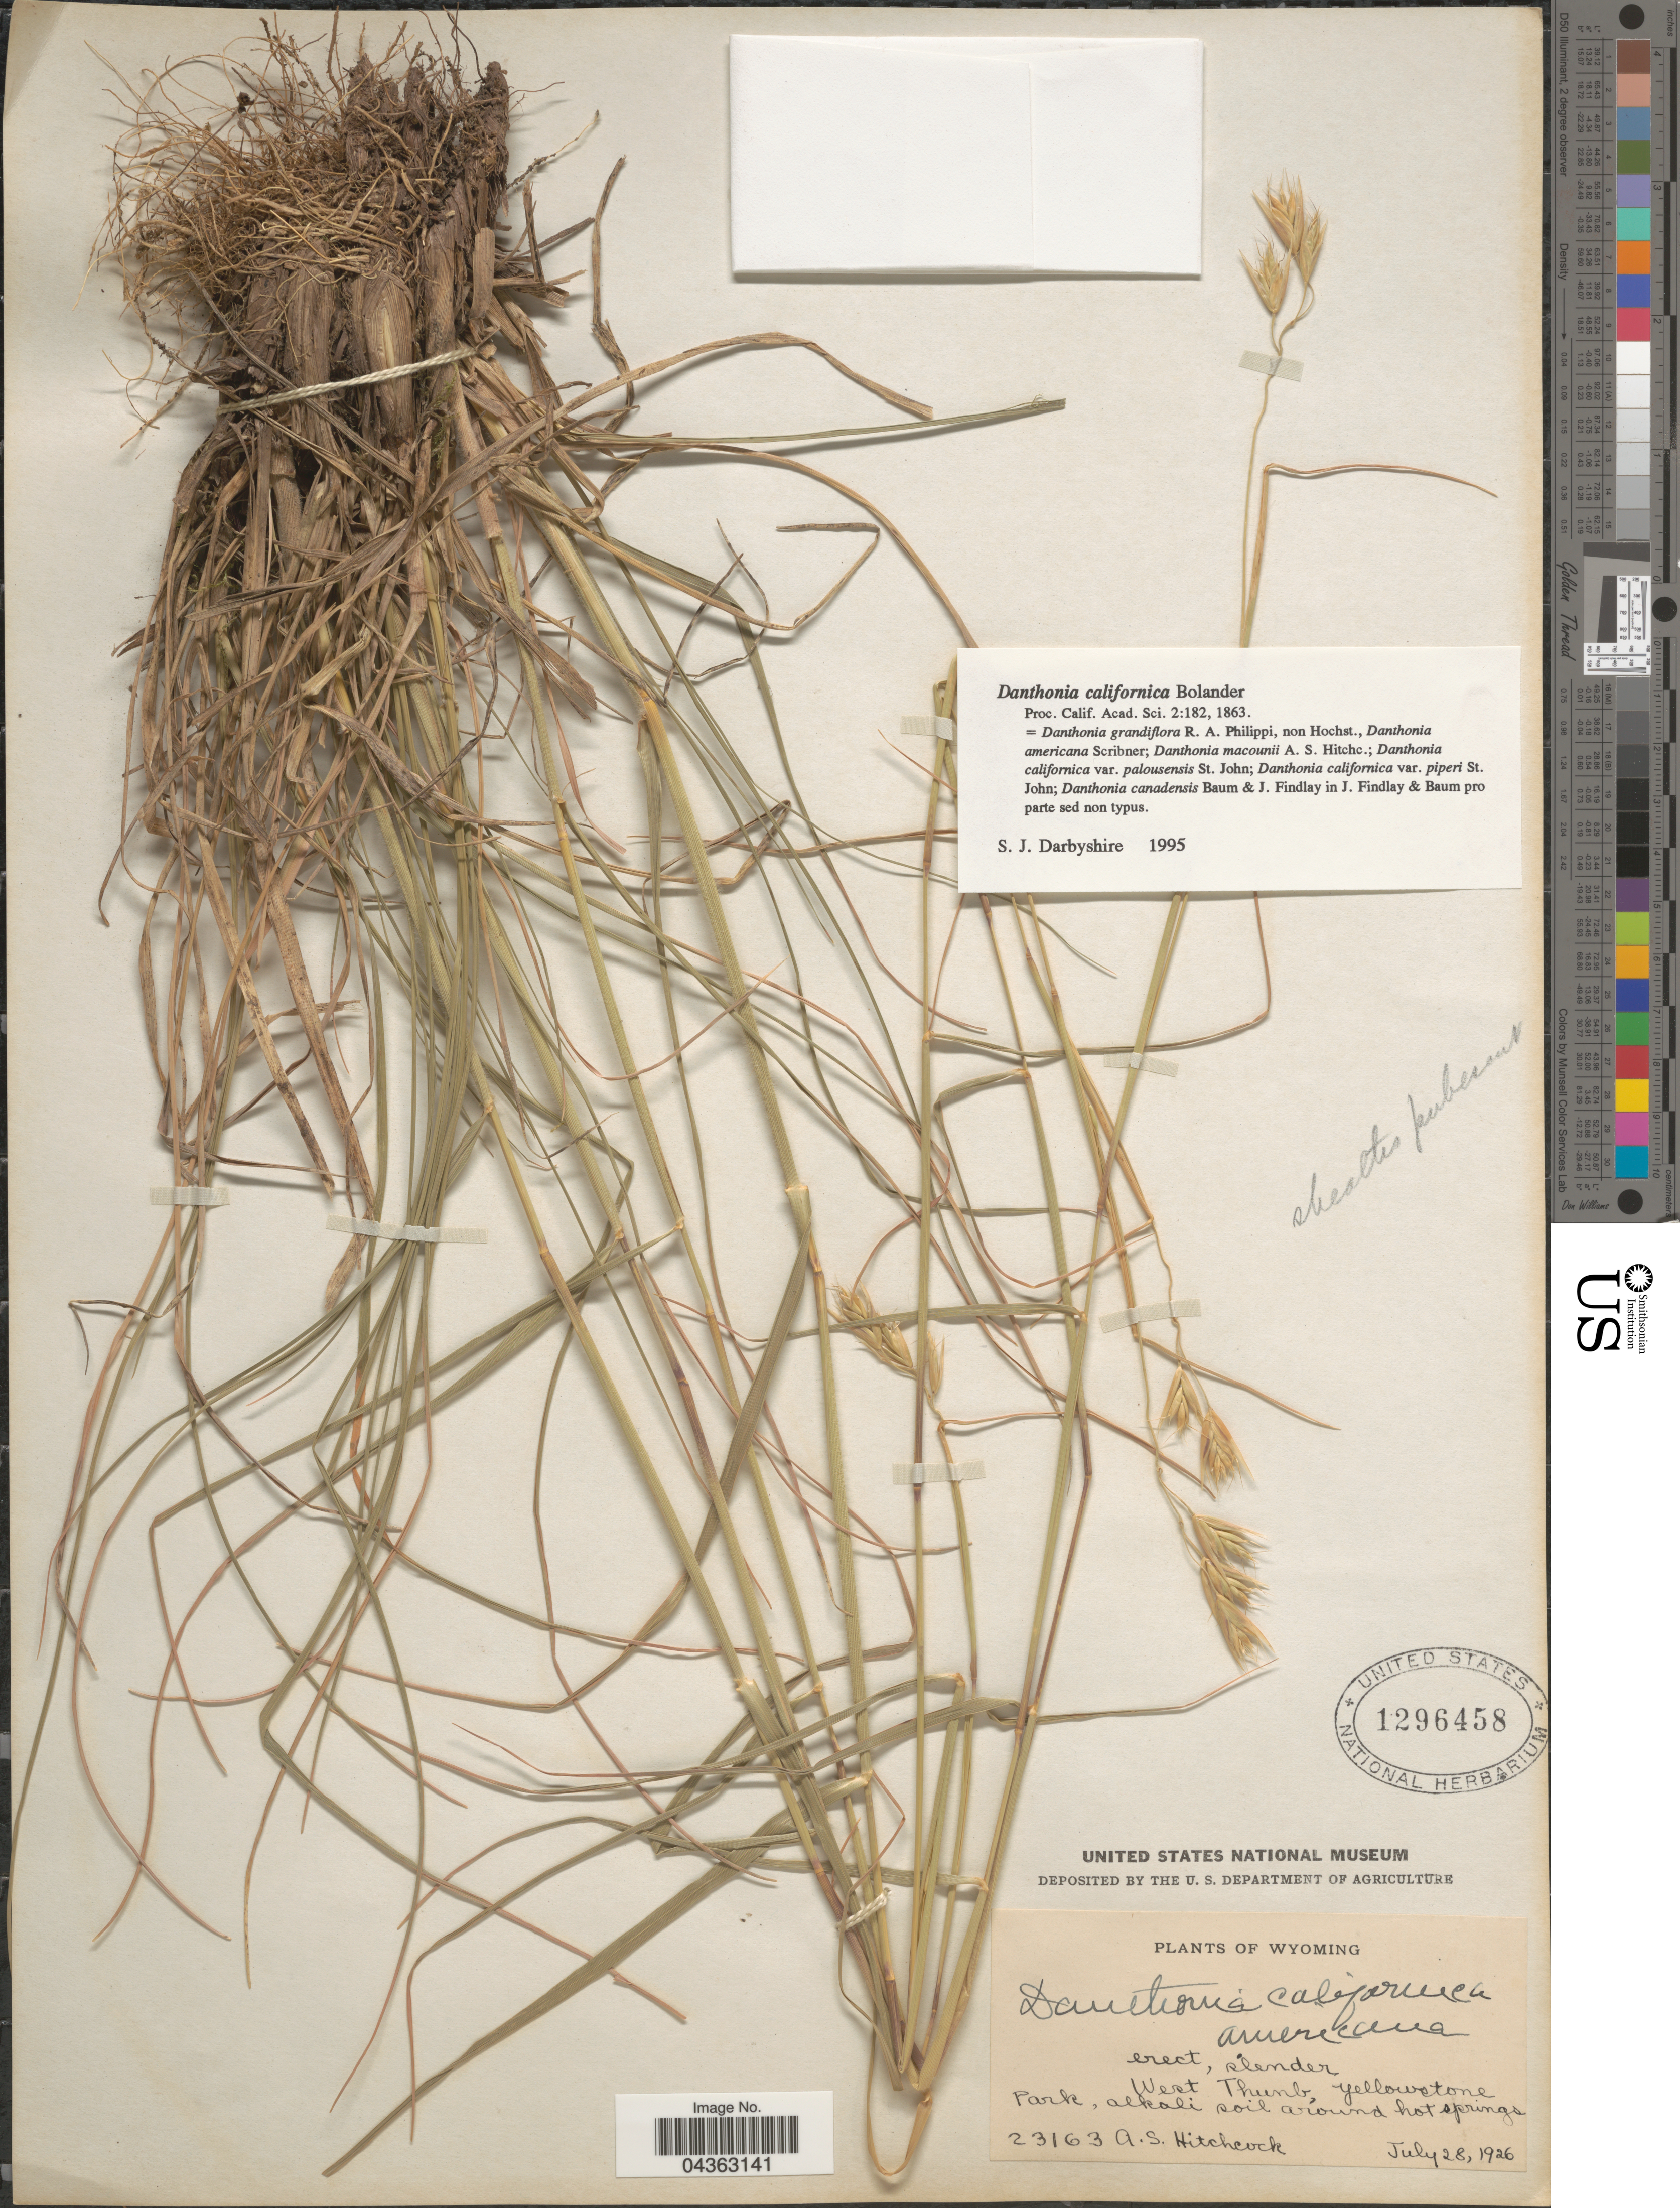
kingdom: Plantae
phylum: Tracheophyta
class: Liliopsida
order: Poales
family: Poaceae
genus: Danthonia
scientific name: Danthonia californica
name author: Bol.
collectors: A. S. Hitchcock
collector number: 23163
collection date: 1926-07-28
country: United States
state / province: Wyoming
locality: West Thunb, yellowstone Park, alkali soil around hot springs.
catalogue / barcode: US 1296458